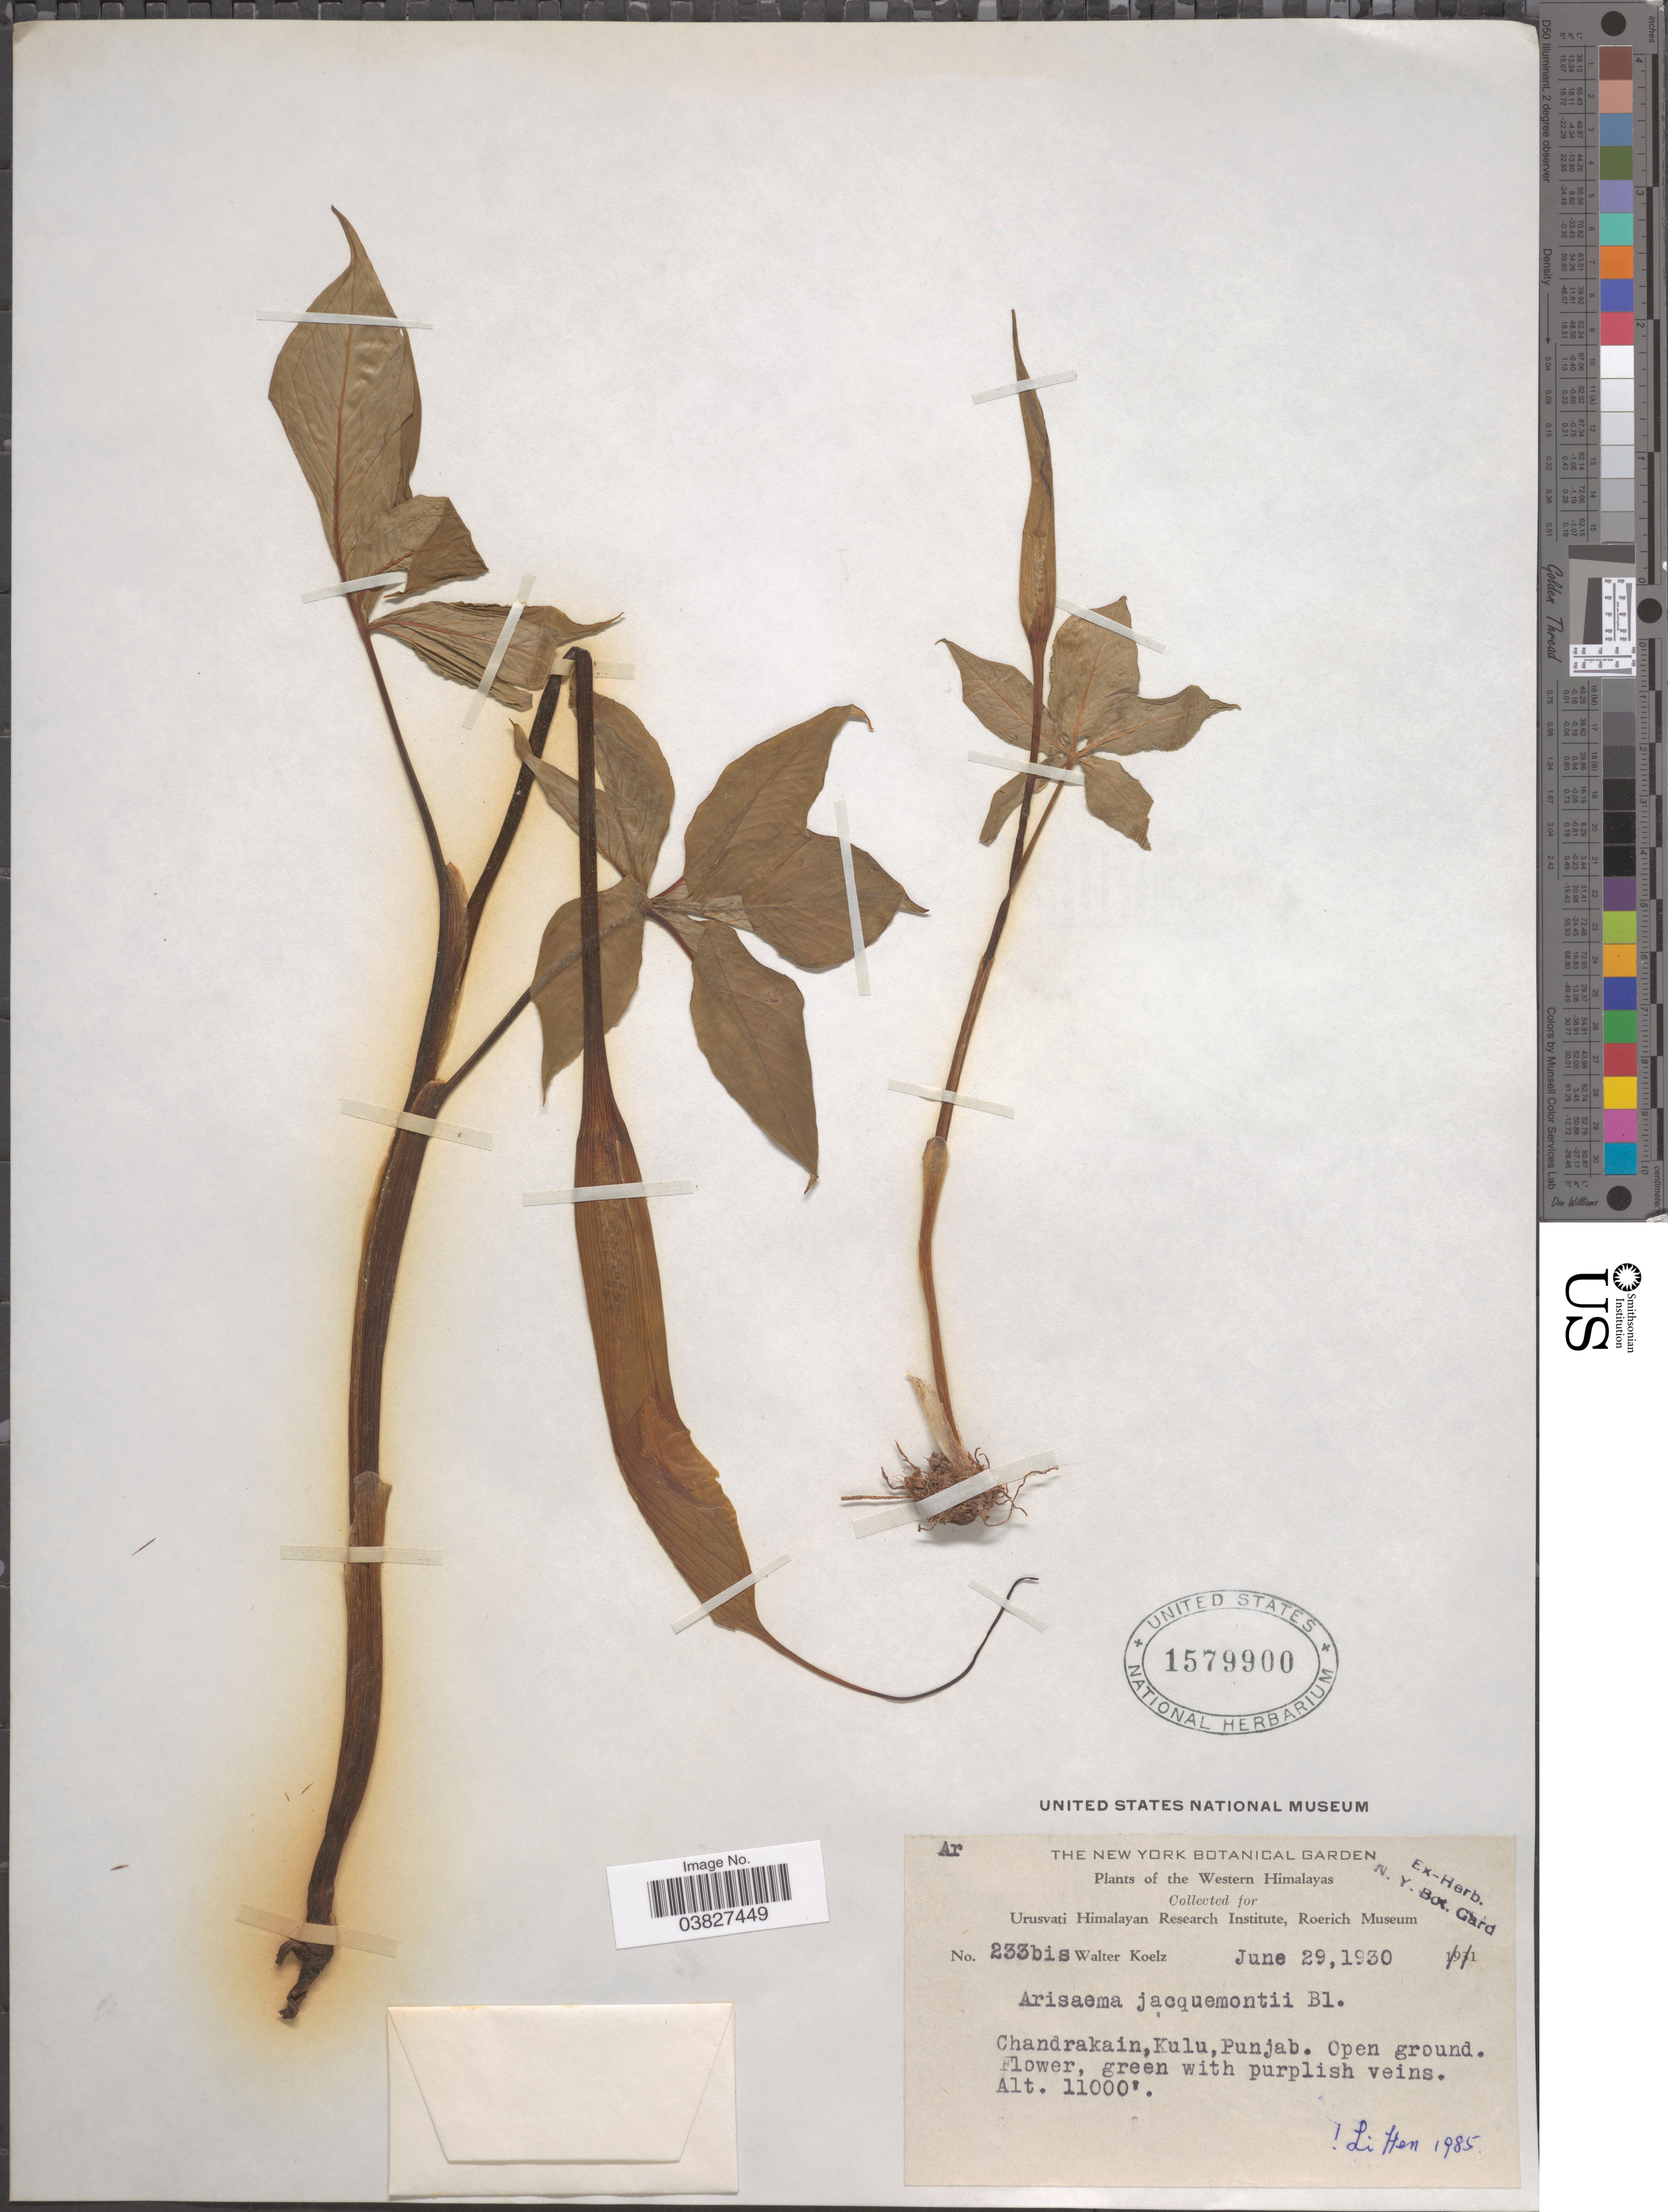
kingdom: Plantae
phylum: Tracheophyta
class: Liliopsida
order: Alismatales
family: Araceae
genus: Arisaema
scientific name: Arisaema jacquemontii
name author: Blume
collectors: W. N. Koelz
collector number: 233 bis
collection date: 1930-06-29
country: India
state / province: Punjab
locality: Western Himalayas. Chandrakain, Kulu.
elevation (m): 3353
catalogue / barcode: US 1579900